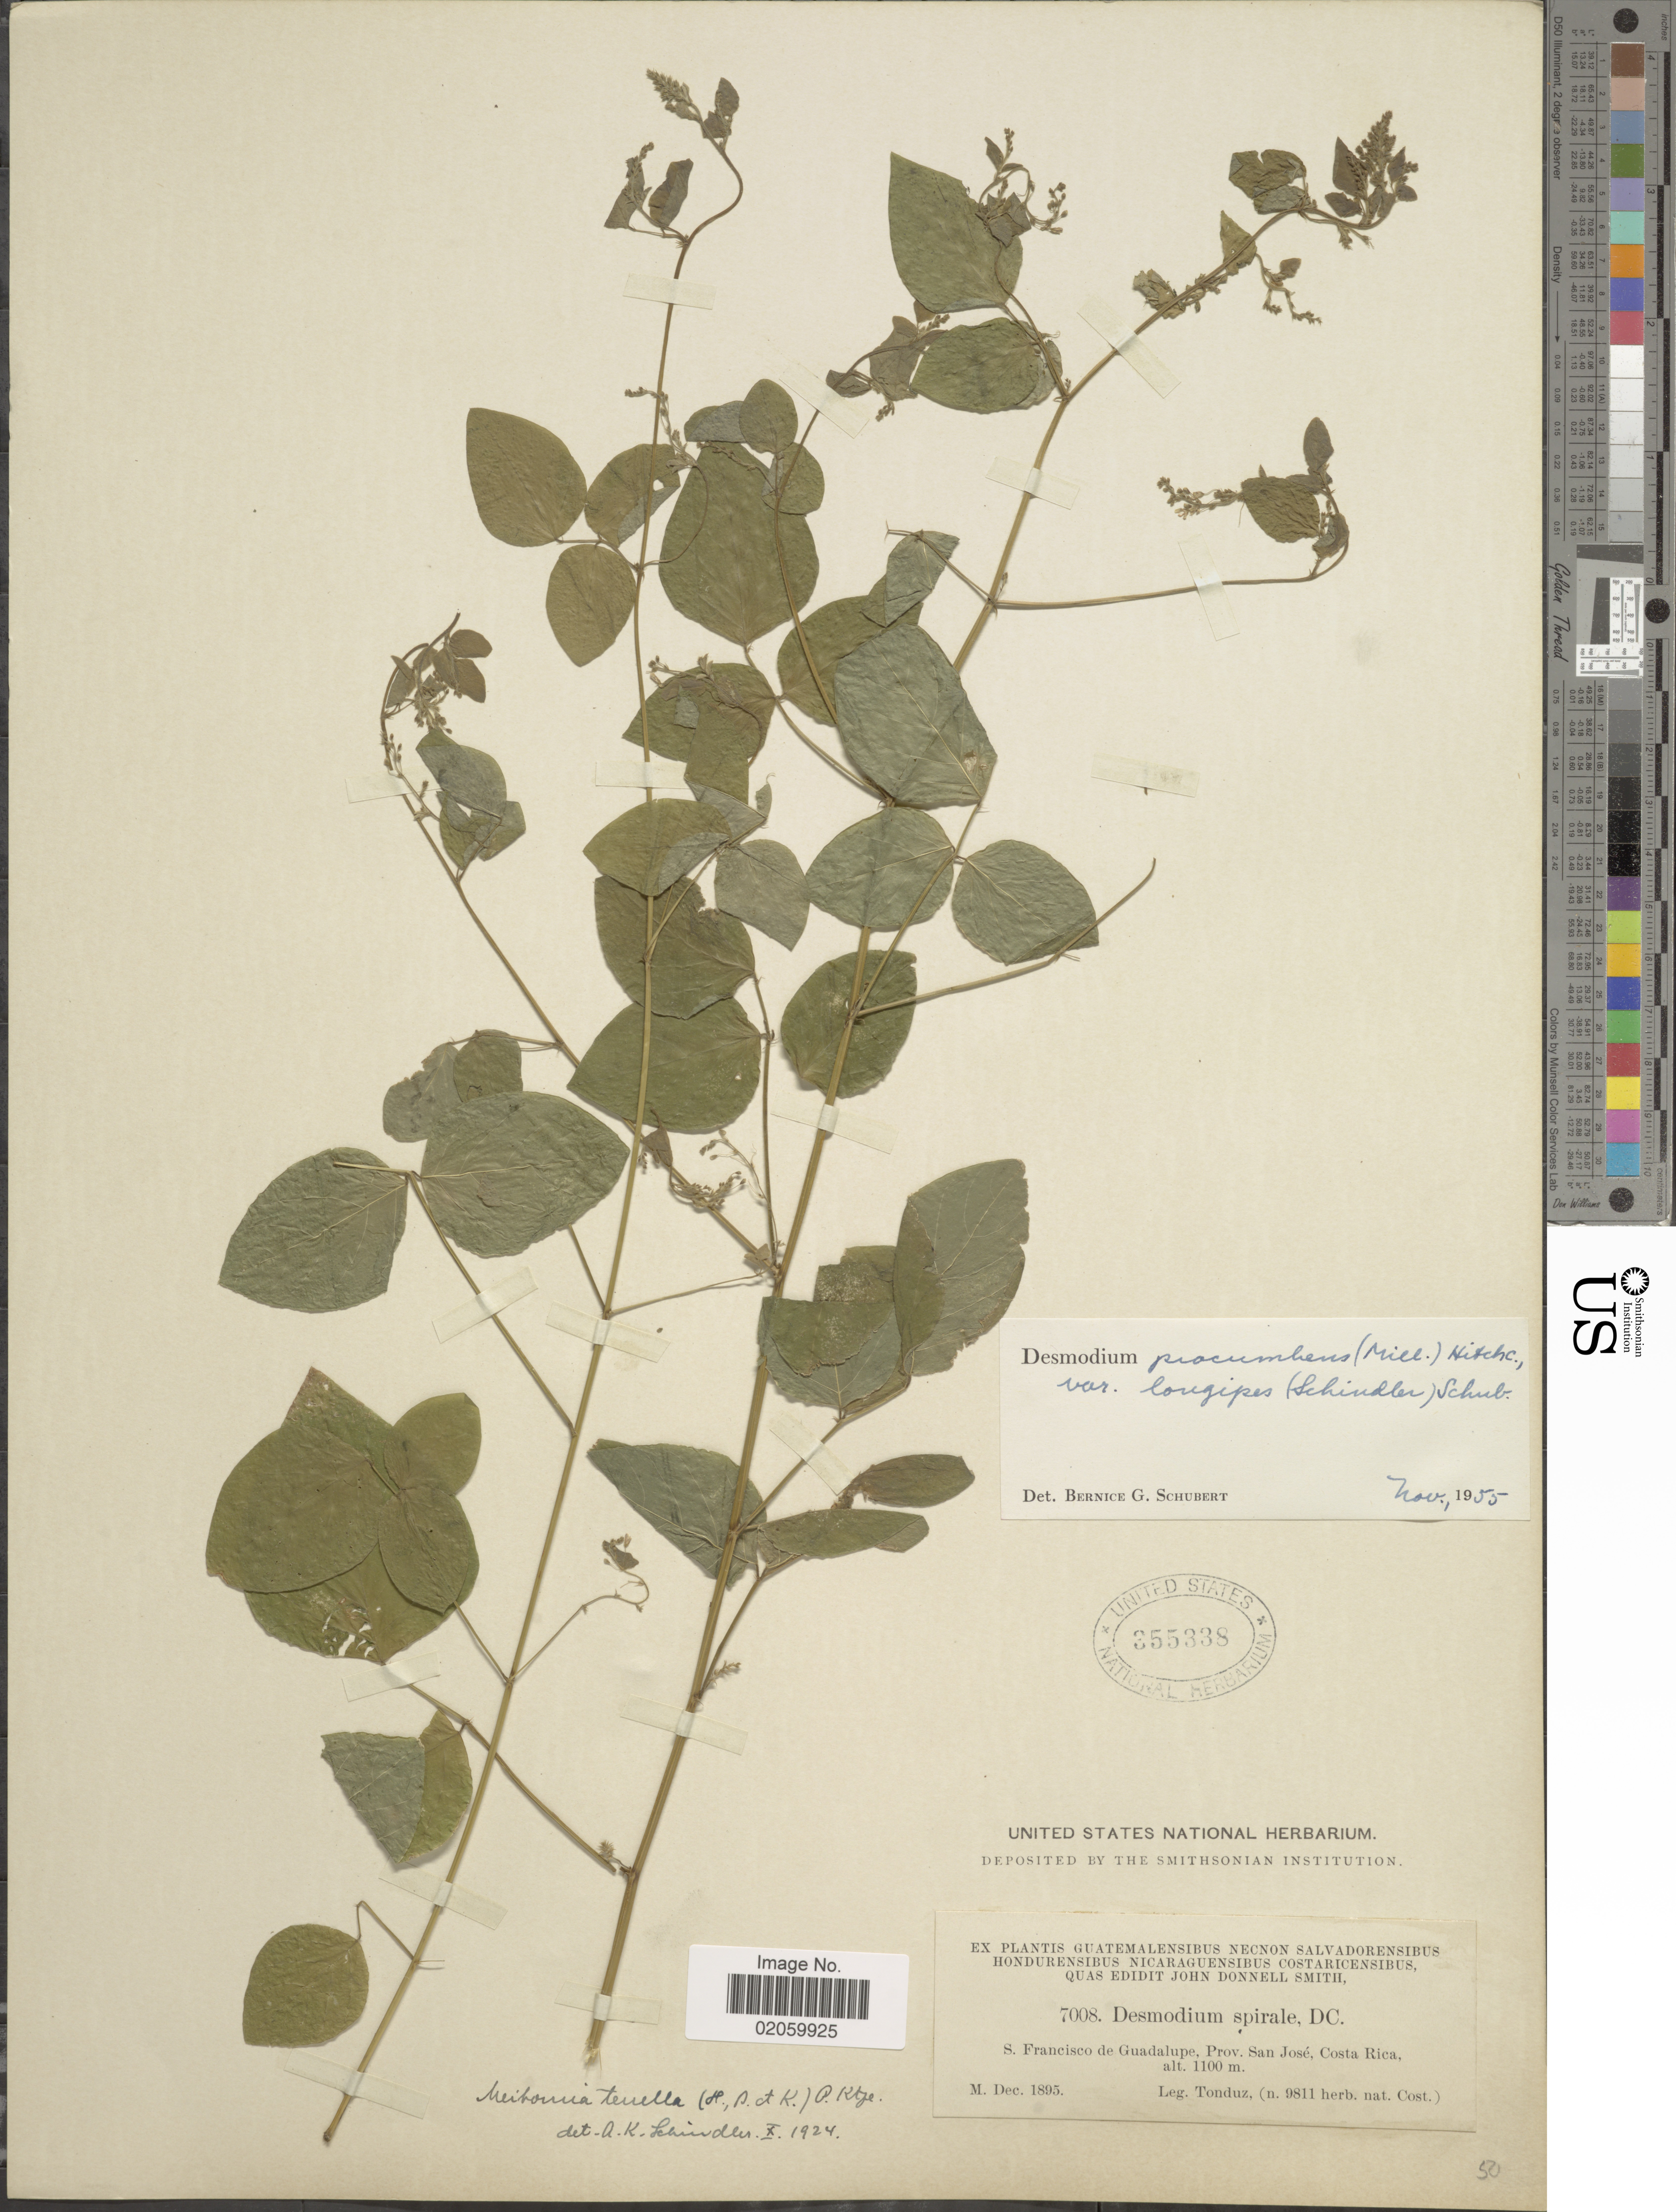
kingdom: Plantae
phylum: Tracheophyta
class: Magnoliopsida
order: Fabales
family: Fabaceae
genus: Desmodium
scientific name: Desmodium procumbens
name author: (Mill.) Hitchc.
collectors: A. Tonduz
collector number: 7008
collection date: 1895-12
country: Costa Rica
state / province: San José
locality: S. Francisco de Guadalupe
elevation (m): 1100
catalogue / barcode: US 355338